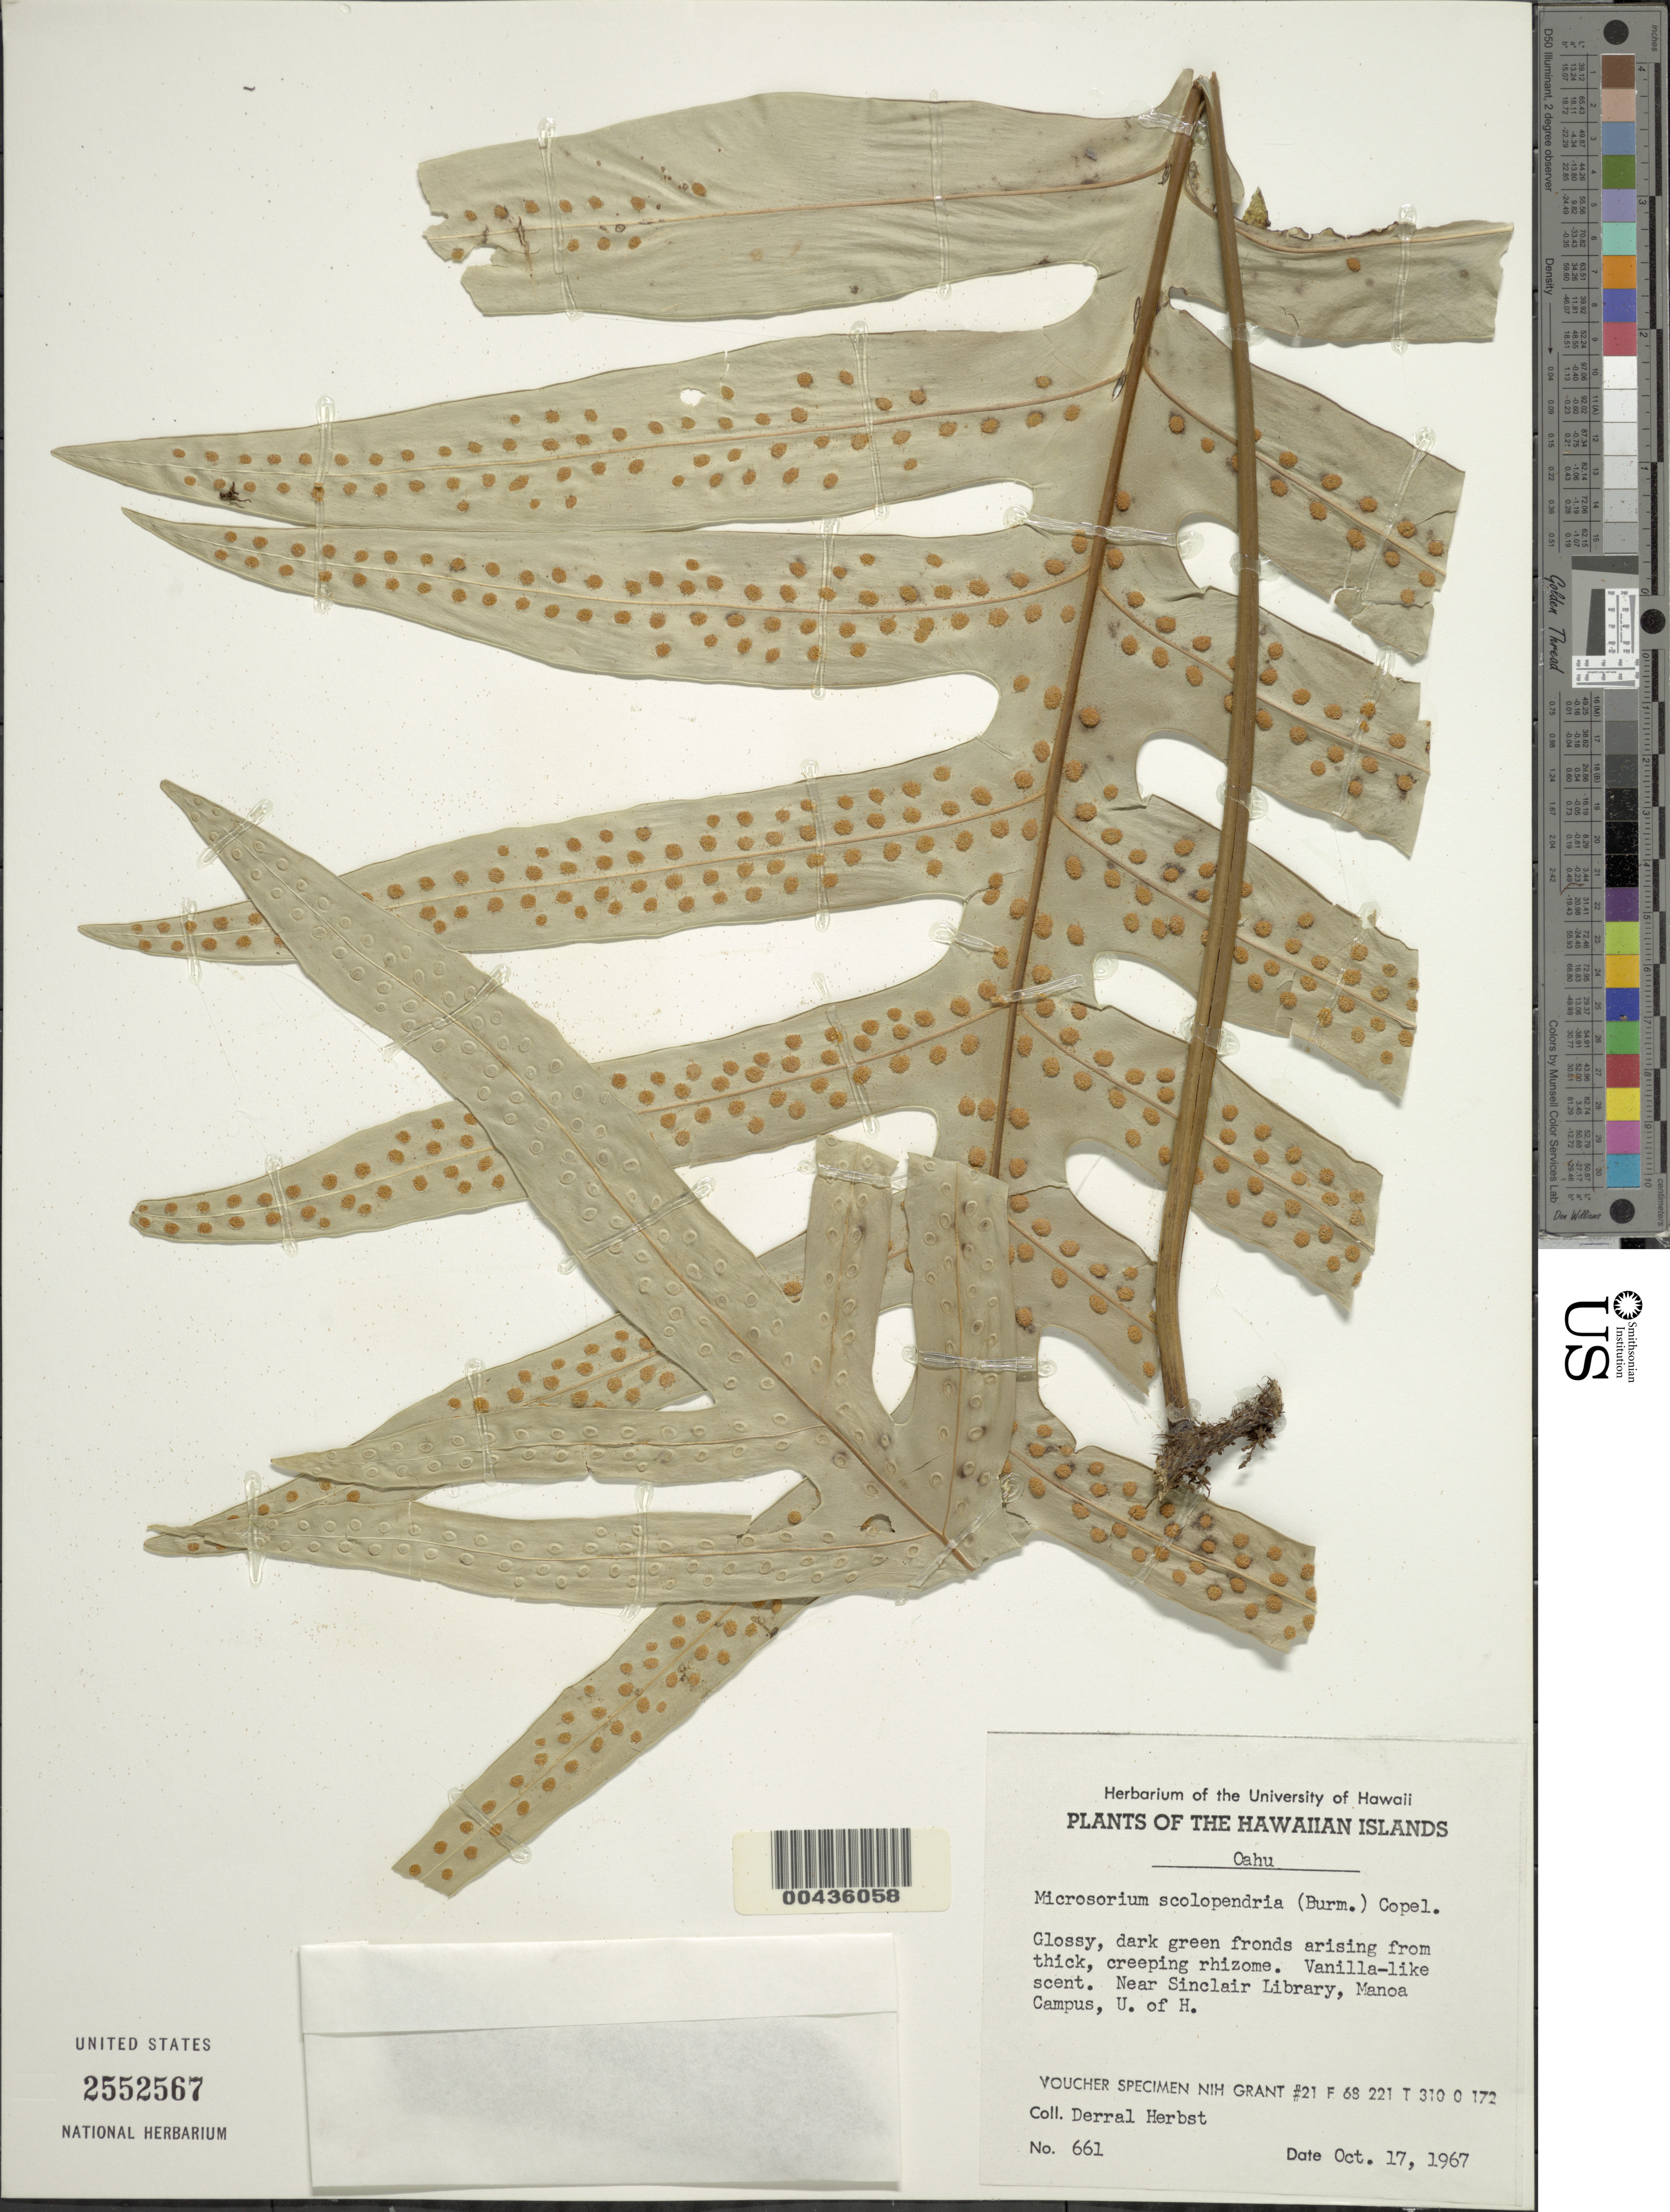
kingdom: Plantae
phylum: Tracheophyta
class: Polypodiopsida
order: Polypodiales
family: Polypodiaceae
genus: Polypodium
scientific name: Polypodium scolopendria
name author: Burm. f.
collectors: D. R. Herbst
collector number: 661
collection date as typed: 17 Oct 1967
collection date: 1967-10-17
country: United States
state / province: Hawaii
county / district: Honolulu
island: Oahu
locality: Near Sinclair Library, Manoa Campus, U. of H.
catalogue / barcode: US 2552567